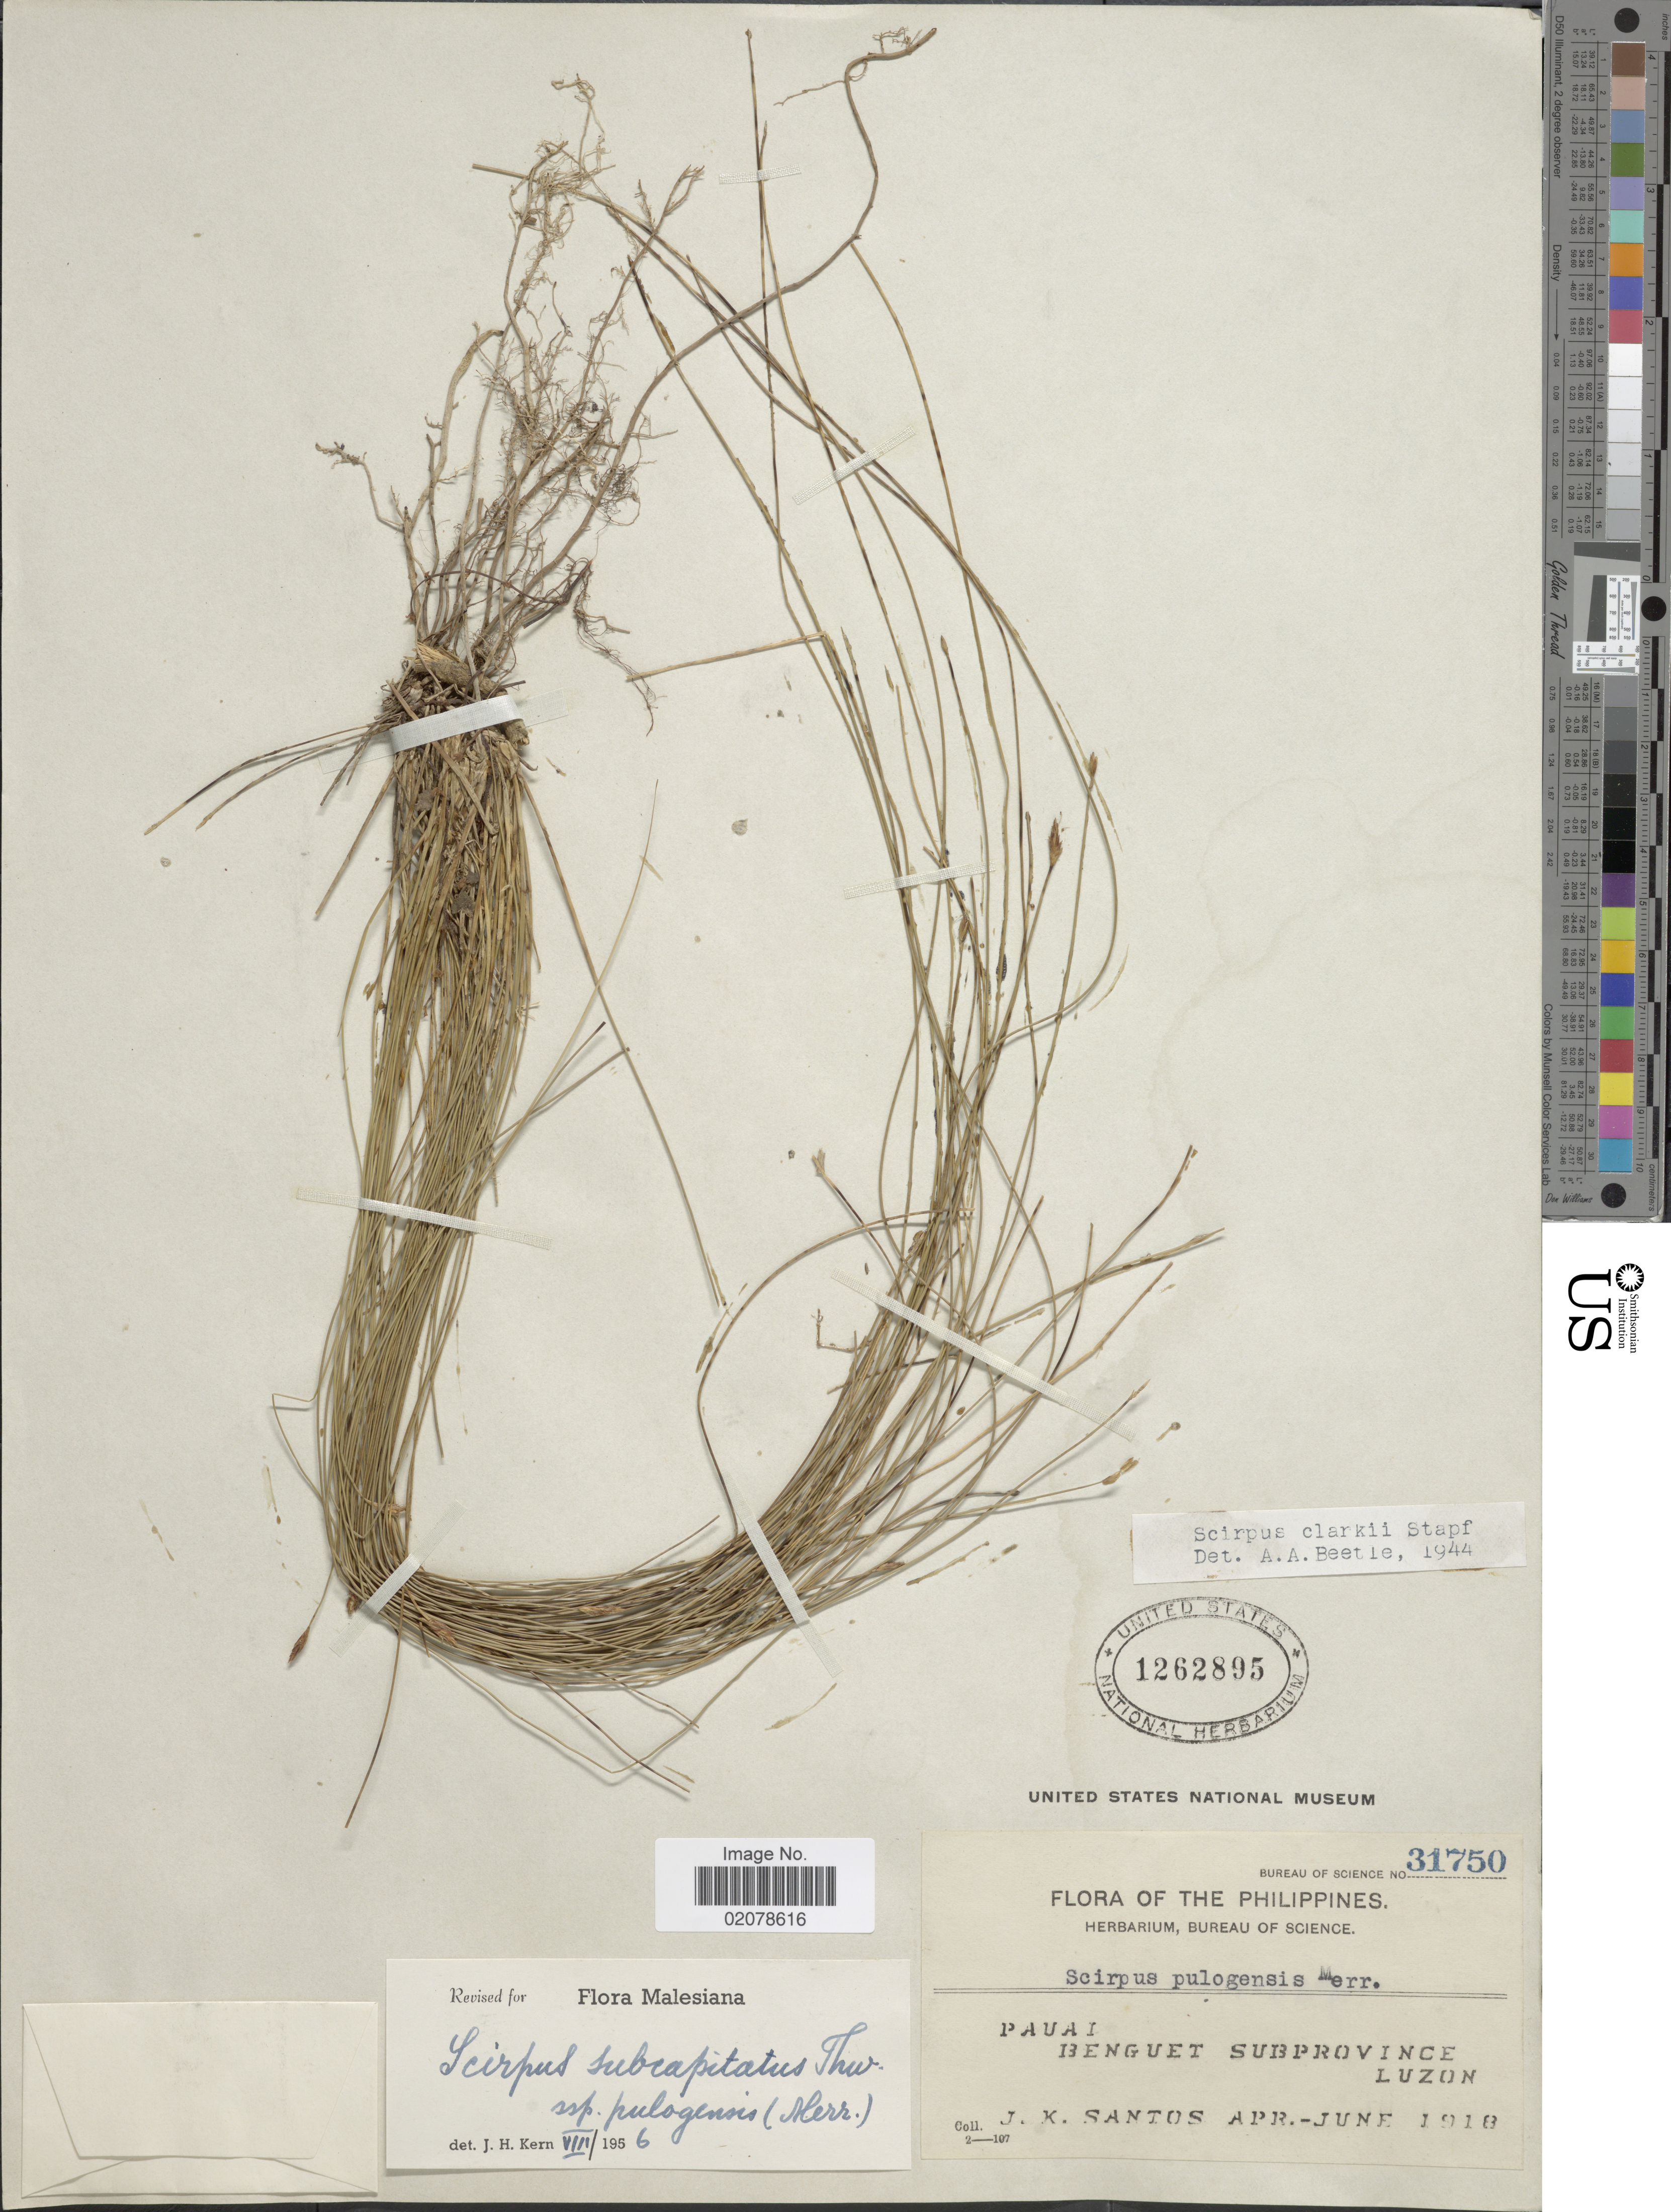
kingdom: Plantae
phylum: Tracheophyta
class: Liliopsida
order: Poales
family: Cyperaceae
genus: Trichophorum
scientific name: Trichophorum subcapitatum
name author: (Thwaites & Hook.) D.A. Simpson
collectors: J. K. Santos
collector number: Bureau of Science 31750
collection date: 1918-04/1918-06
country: Philippines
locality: Pauai. Benguet Subprovince. Luzon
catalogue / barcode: US 1262895